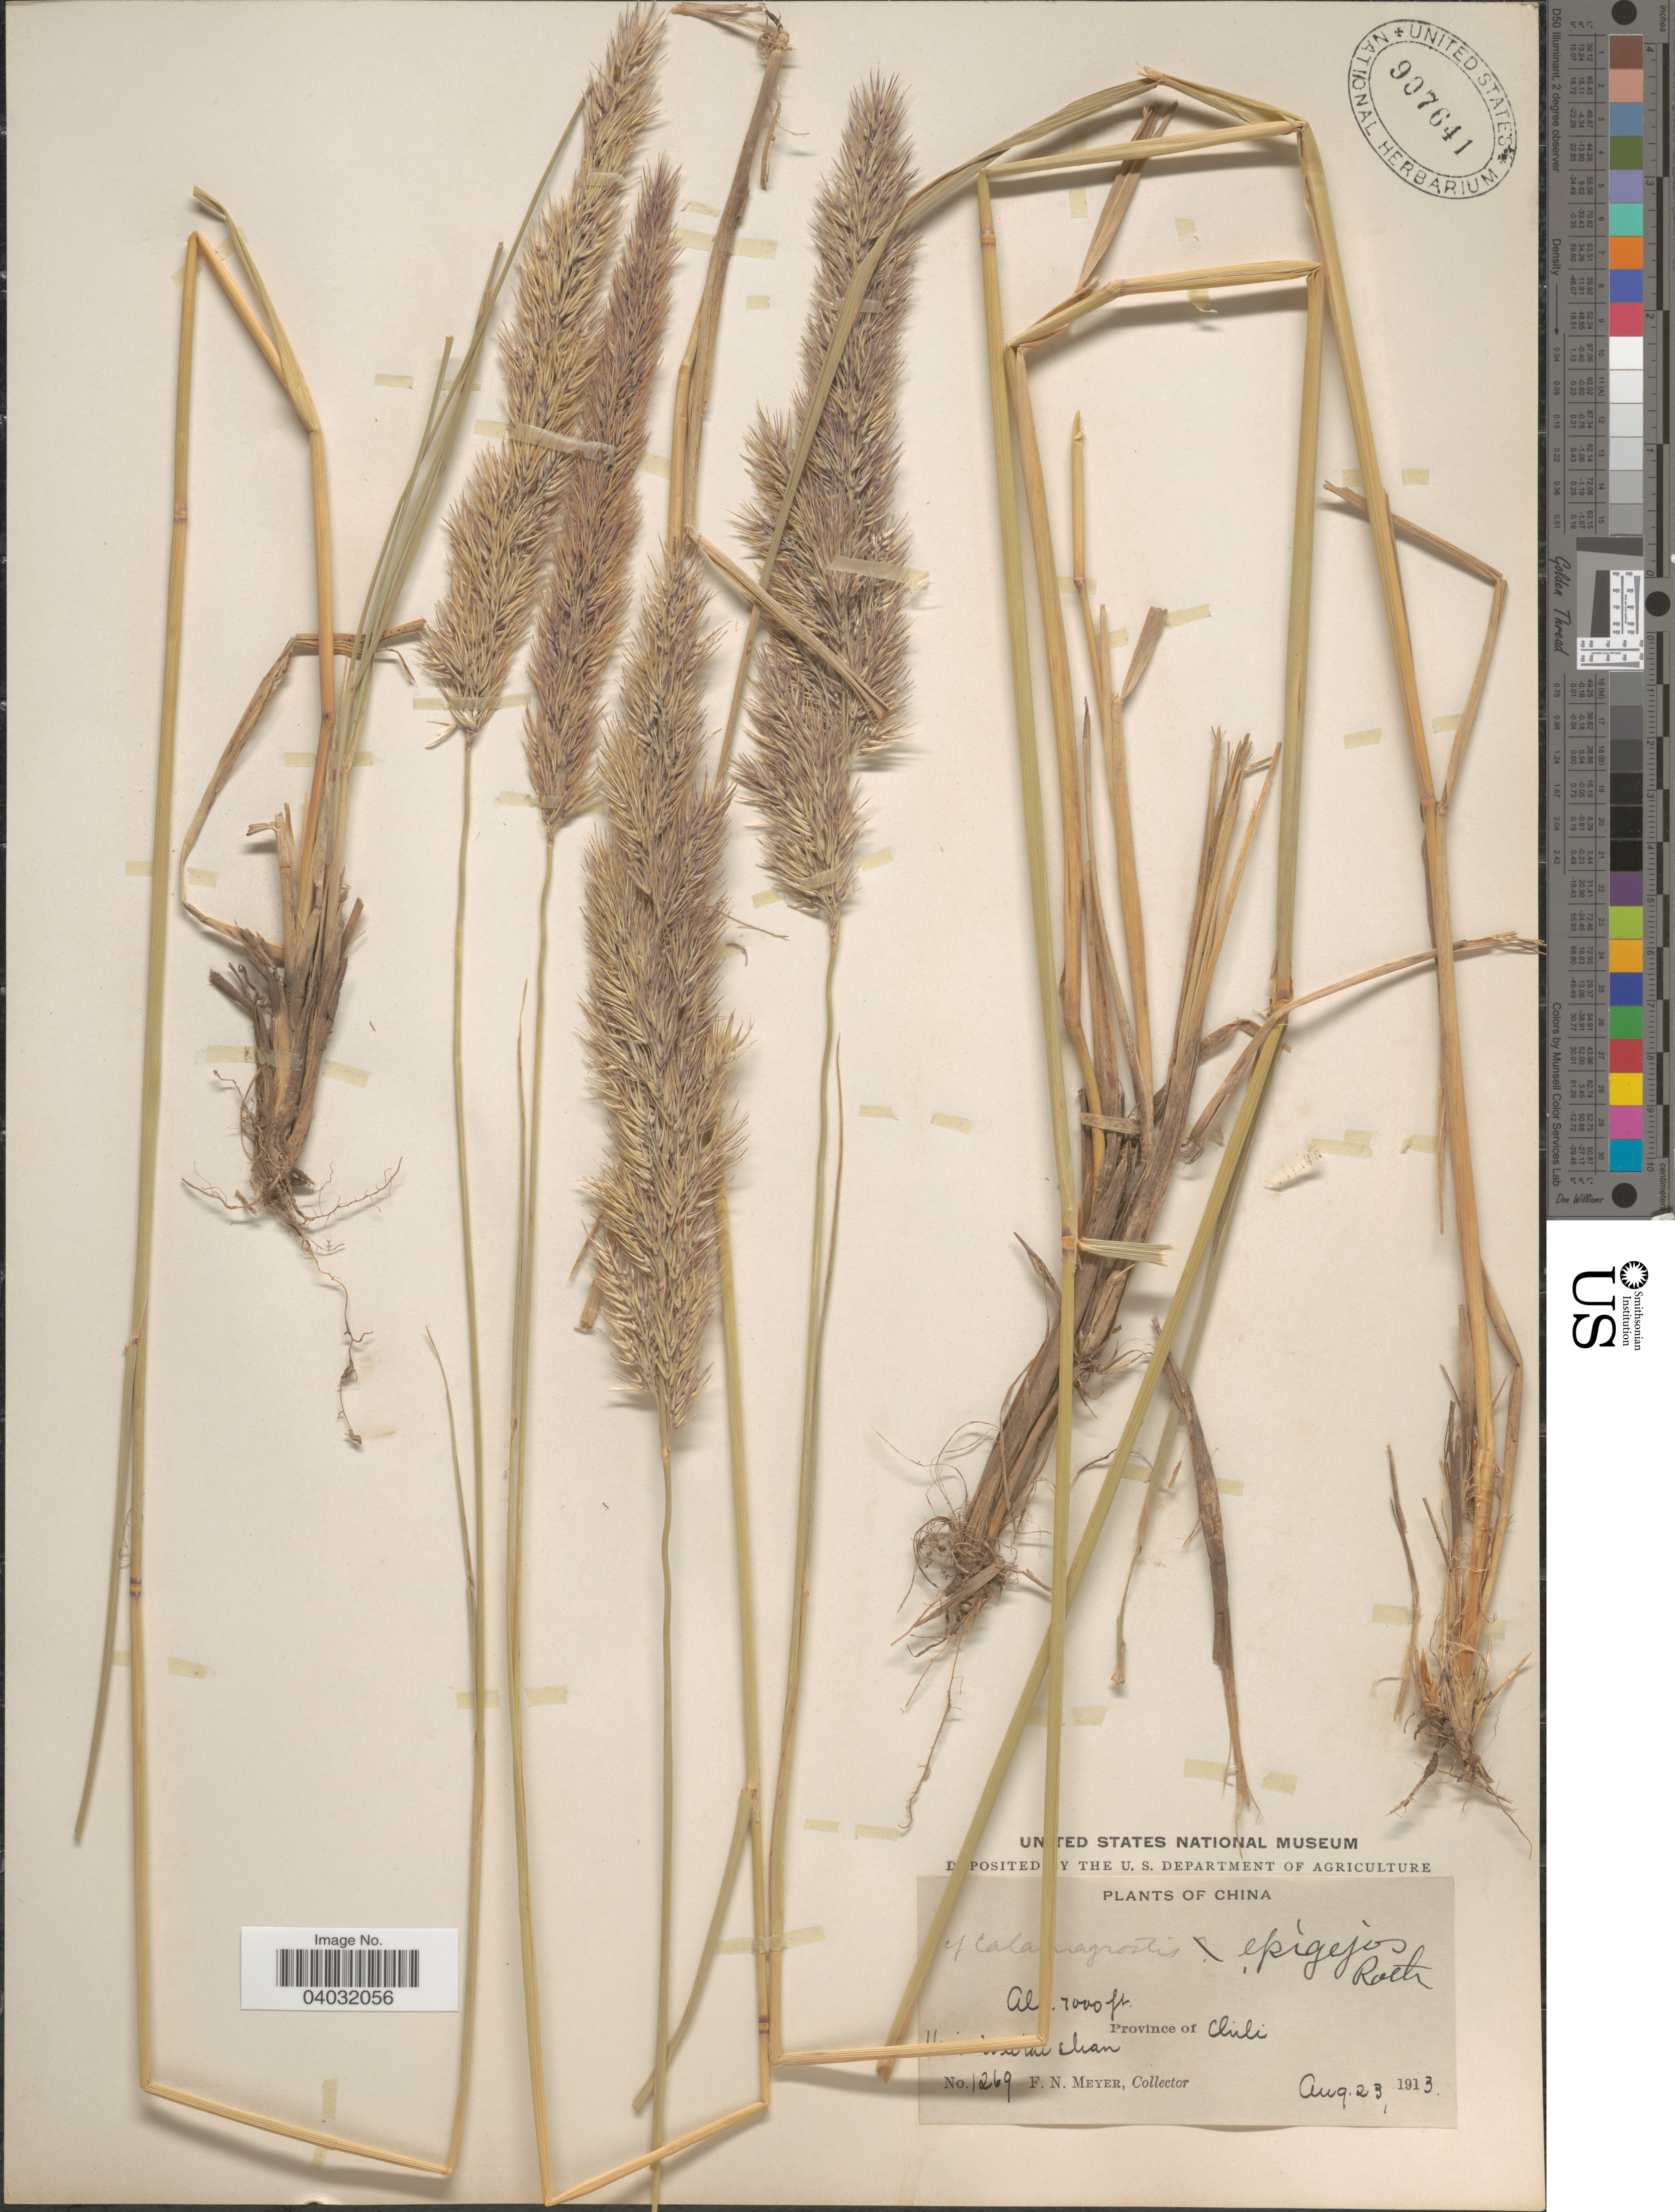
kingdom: Plantae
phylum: Tracheophyta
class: Liliopsida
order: Poales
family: Poaceae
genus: Calamagrostis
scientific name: Calamagrostis epigeios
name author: (L.) Roth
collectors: F. N. Meyer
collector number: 1269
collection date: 1913-08-23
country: China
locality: Province of Chili. [illegible text] shan.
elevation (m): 2134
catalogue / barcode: US 907641